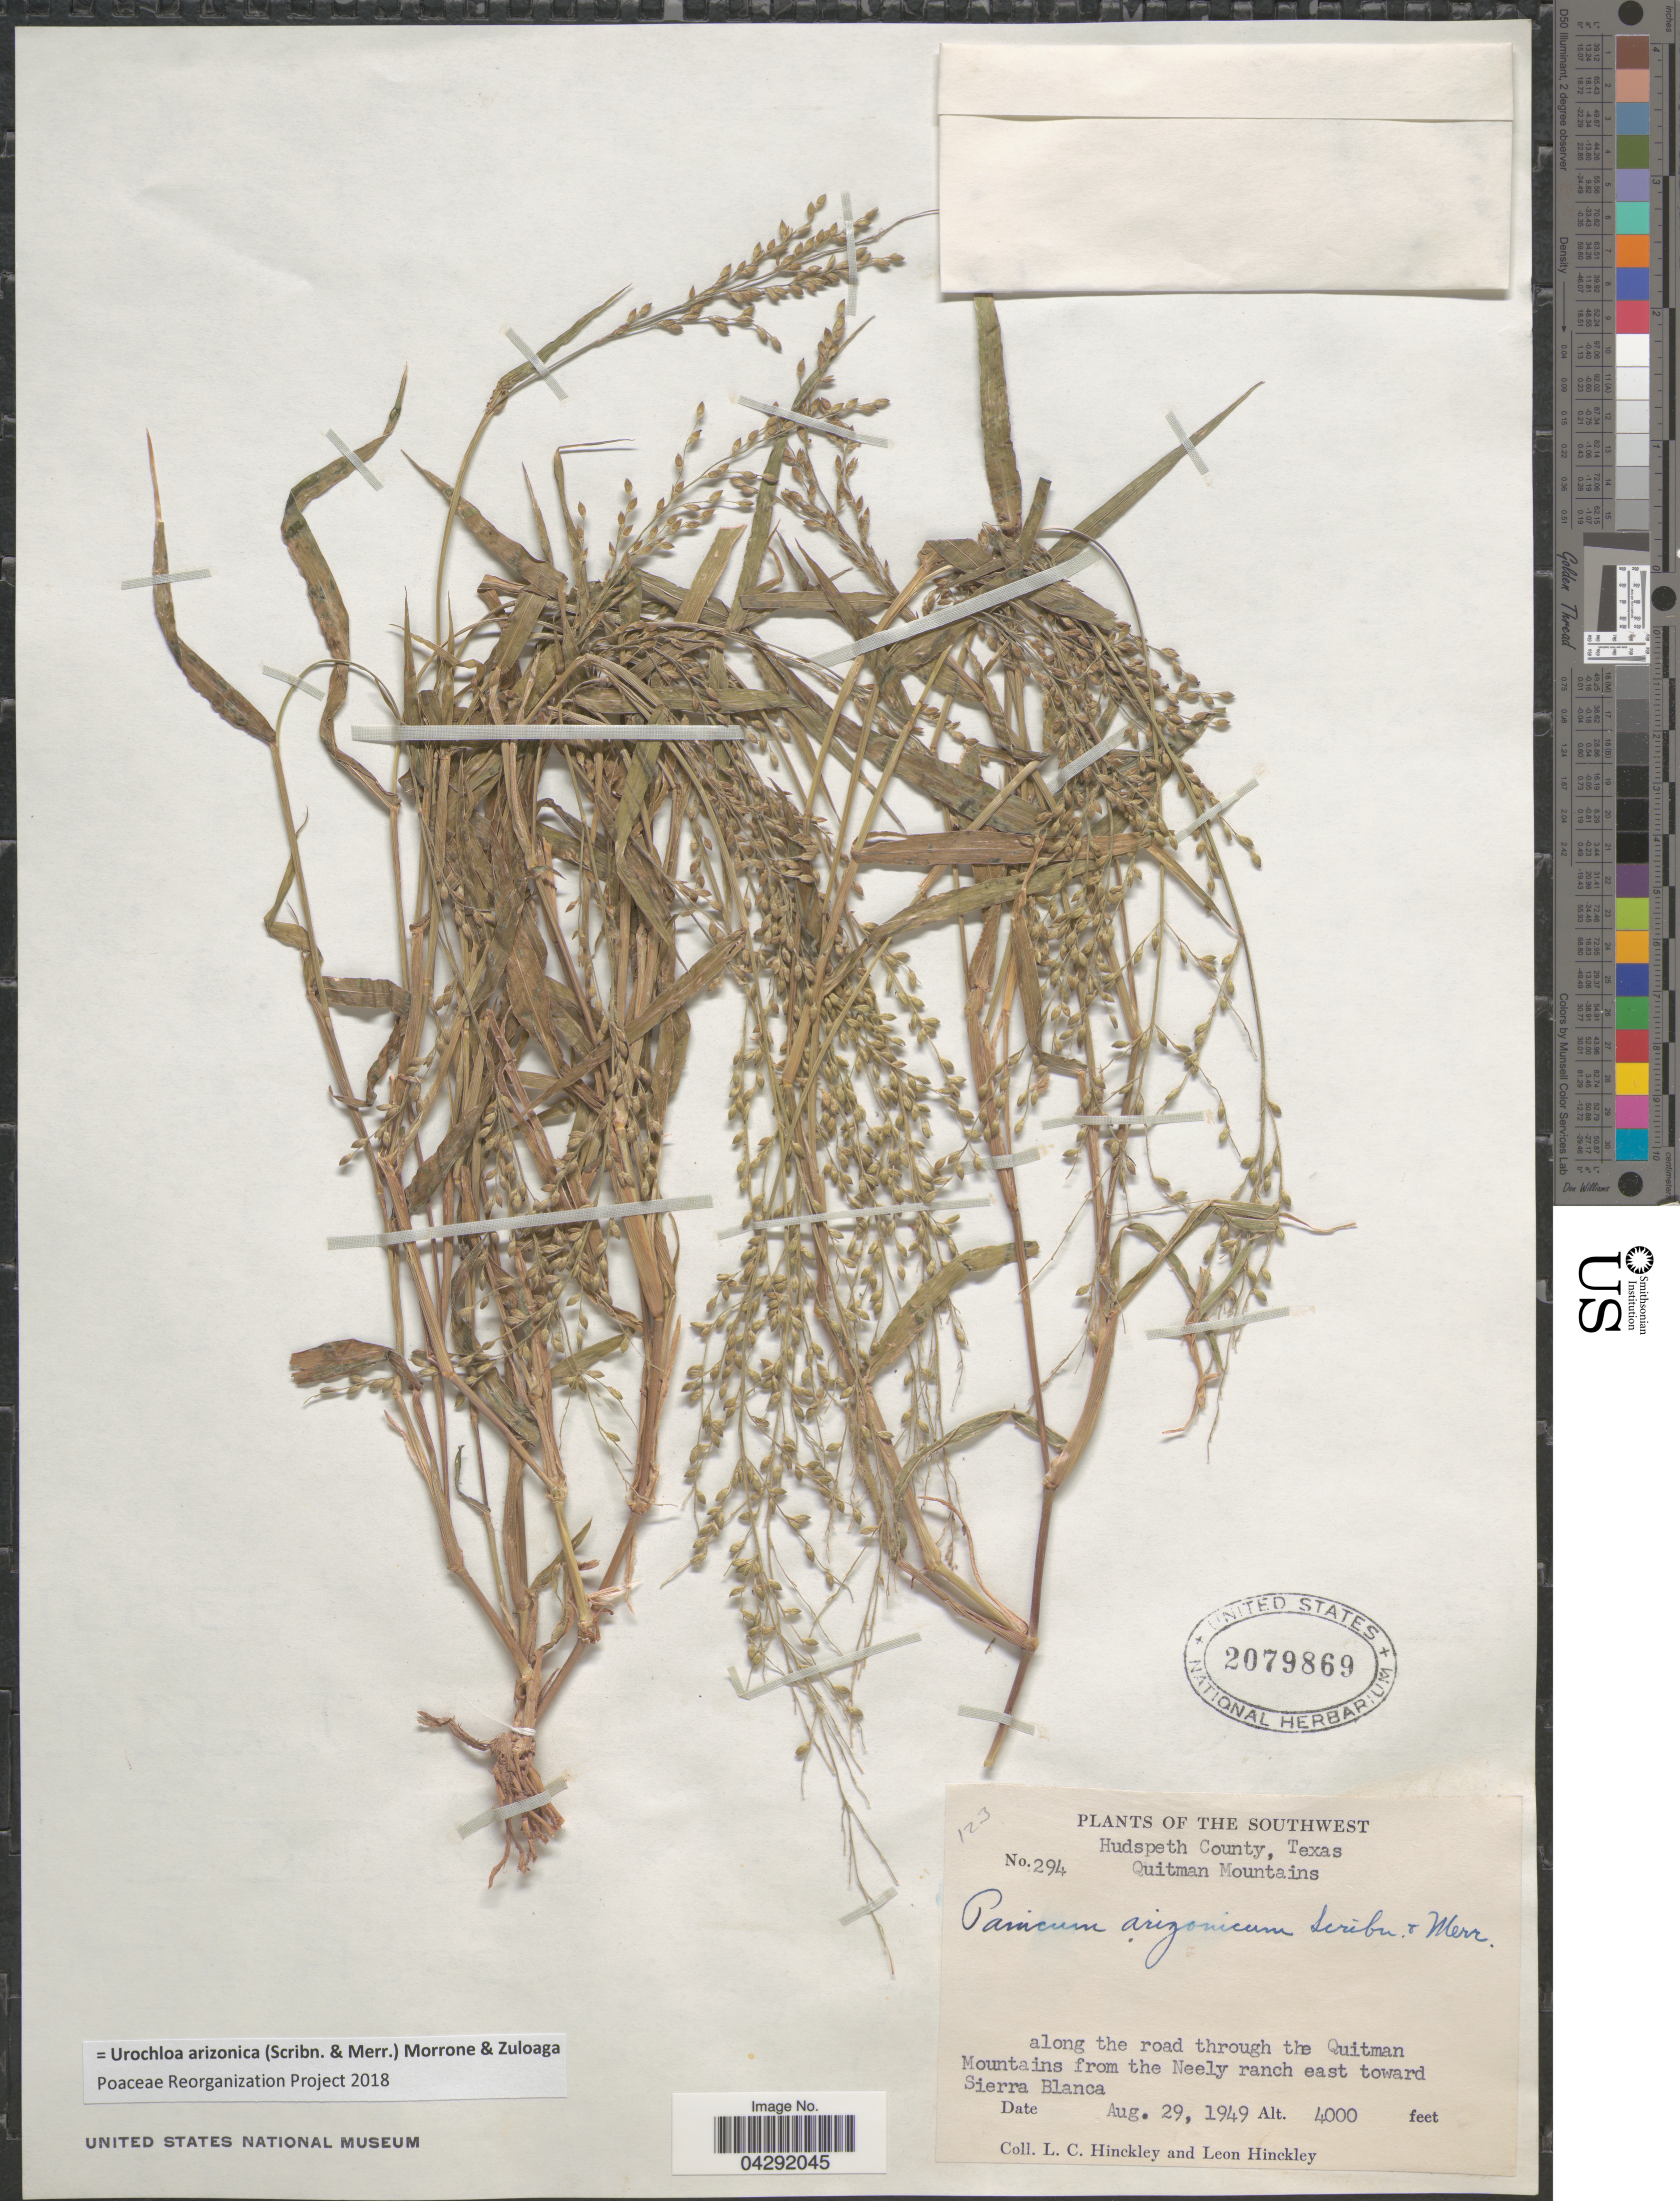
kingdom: Plantae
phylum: Tracheophyta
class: Liliopsida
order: Poales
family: Poaceae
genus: Urochloa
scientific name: Urochloa arizonica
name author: (Scribn. & Merr.) Morrone & Zuloaga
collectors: L. Hinckley & L. Hinckley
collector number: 294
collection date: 1949-08-29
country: United States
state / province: Texas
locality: The Southwest. Hudspeth County. Quitman Mountains. Along the road through the Quitman Mountains from the Neely ranch east toward Sierra Blanca.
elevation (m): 1219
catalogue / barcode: US 2079869